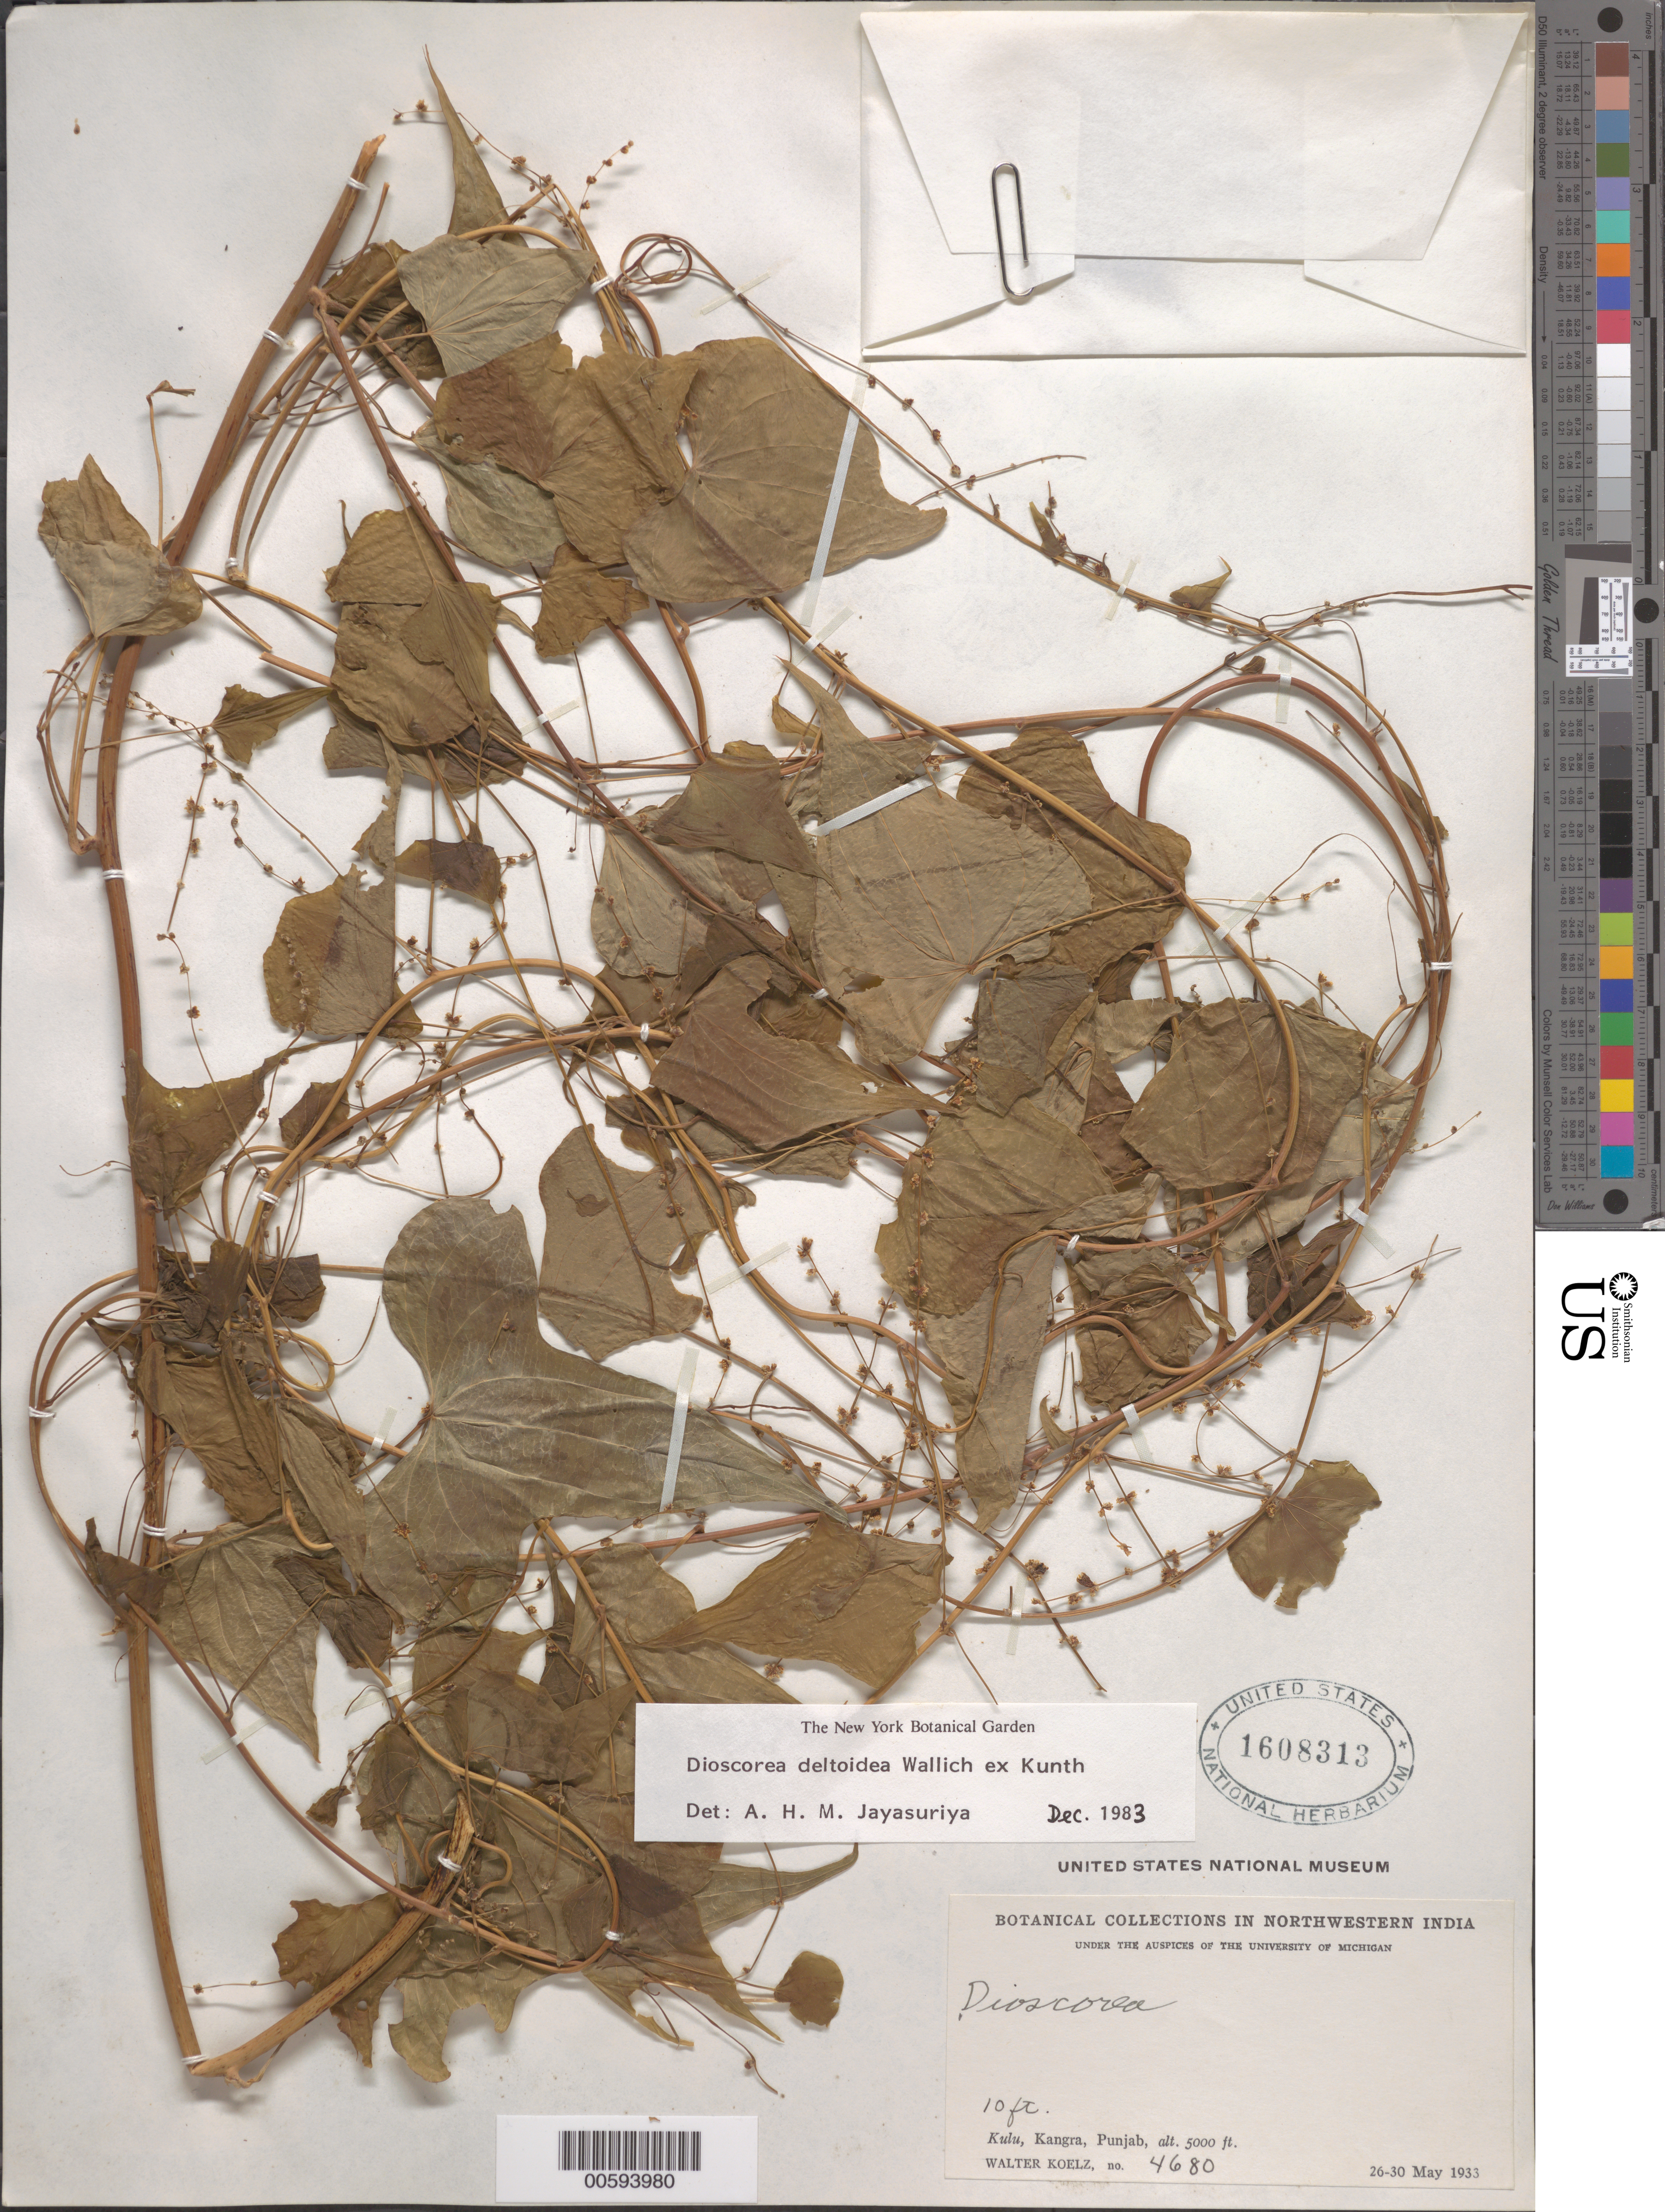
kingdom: Plantae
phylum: Tracheophyta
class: Liliopsida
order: Dioscoreales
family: Dioscoreaceae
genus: Dioscorea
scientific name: Dioscorea deltoidea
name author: Wall.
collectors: W. N. Koelz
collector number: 4680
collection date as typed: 26 May 1933 to 30 May 1933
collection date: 1933-05-26/1933-05-30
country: India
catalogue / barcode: US 1608313